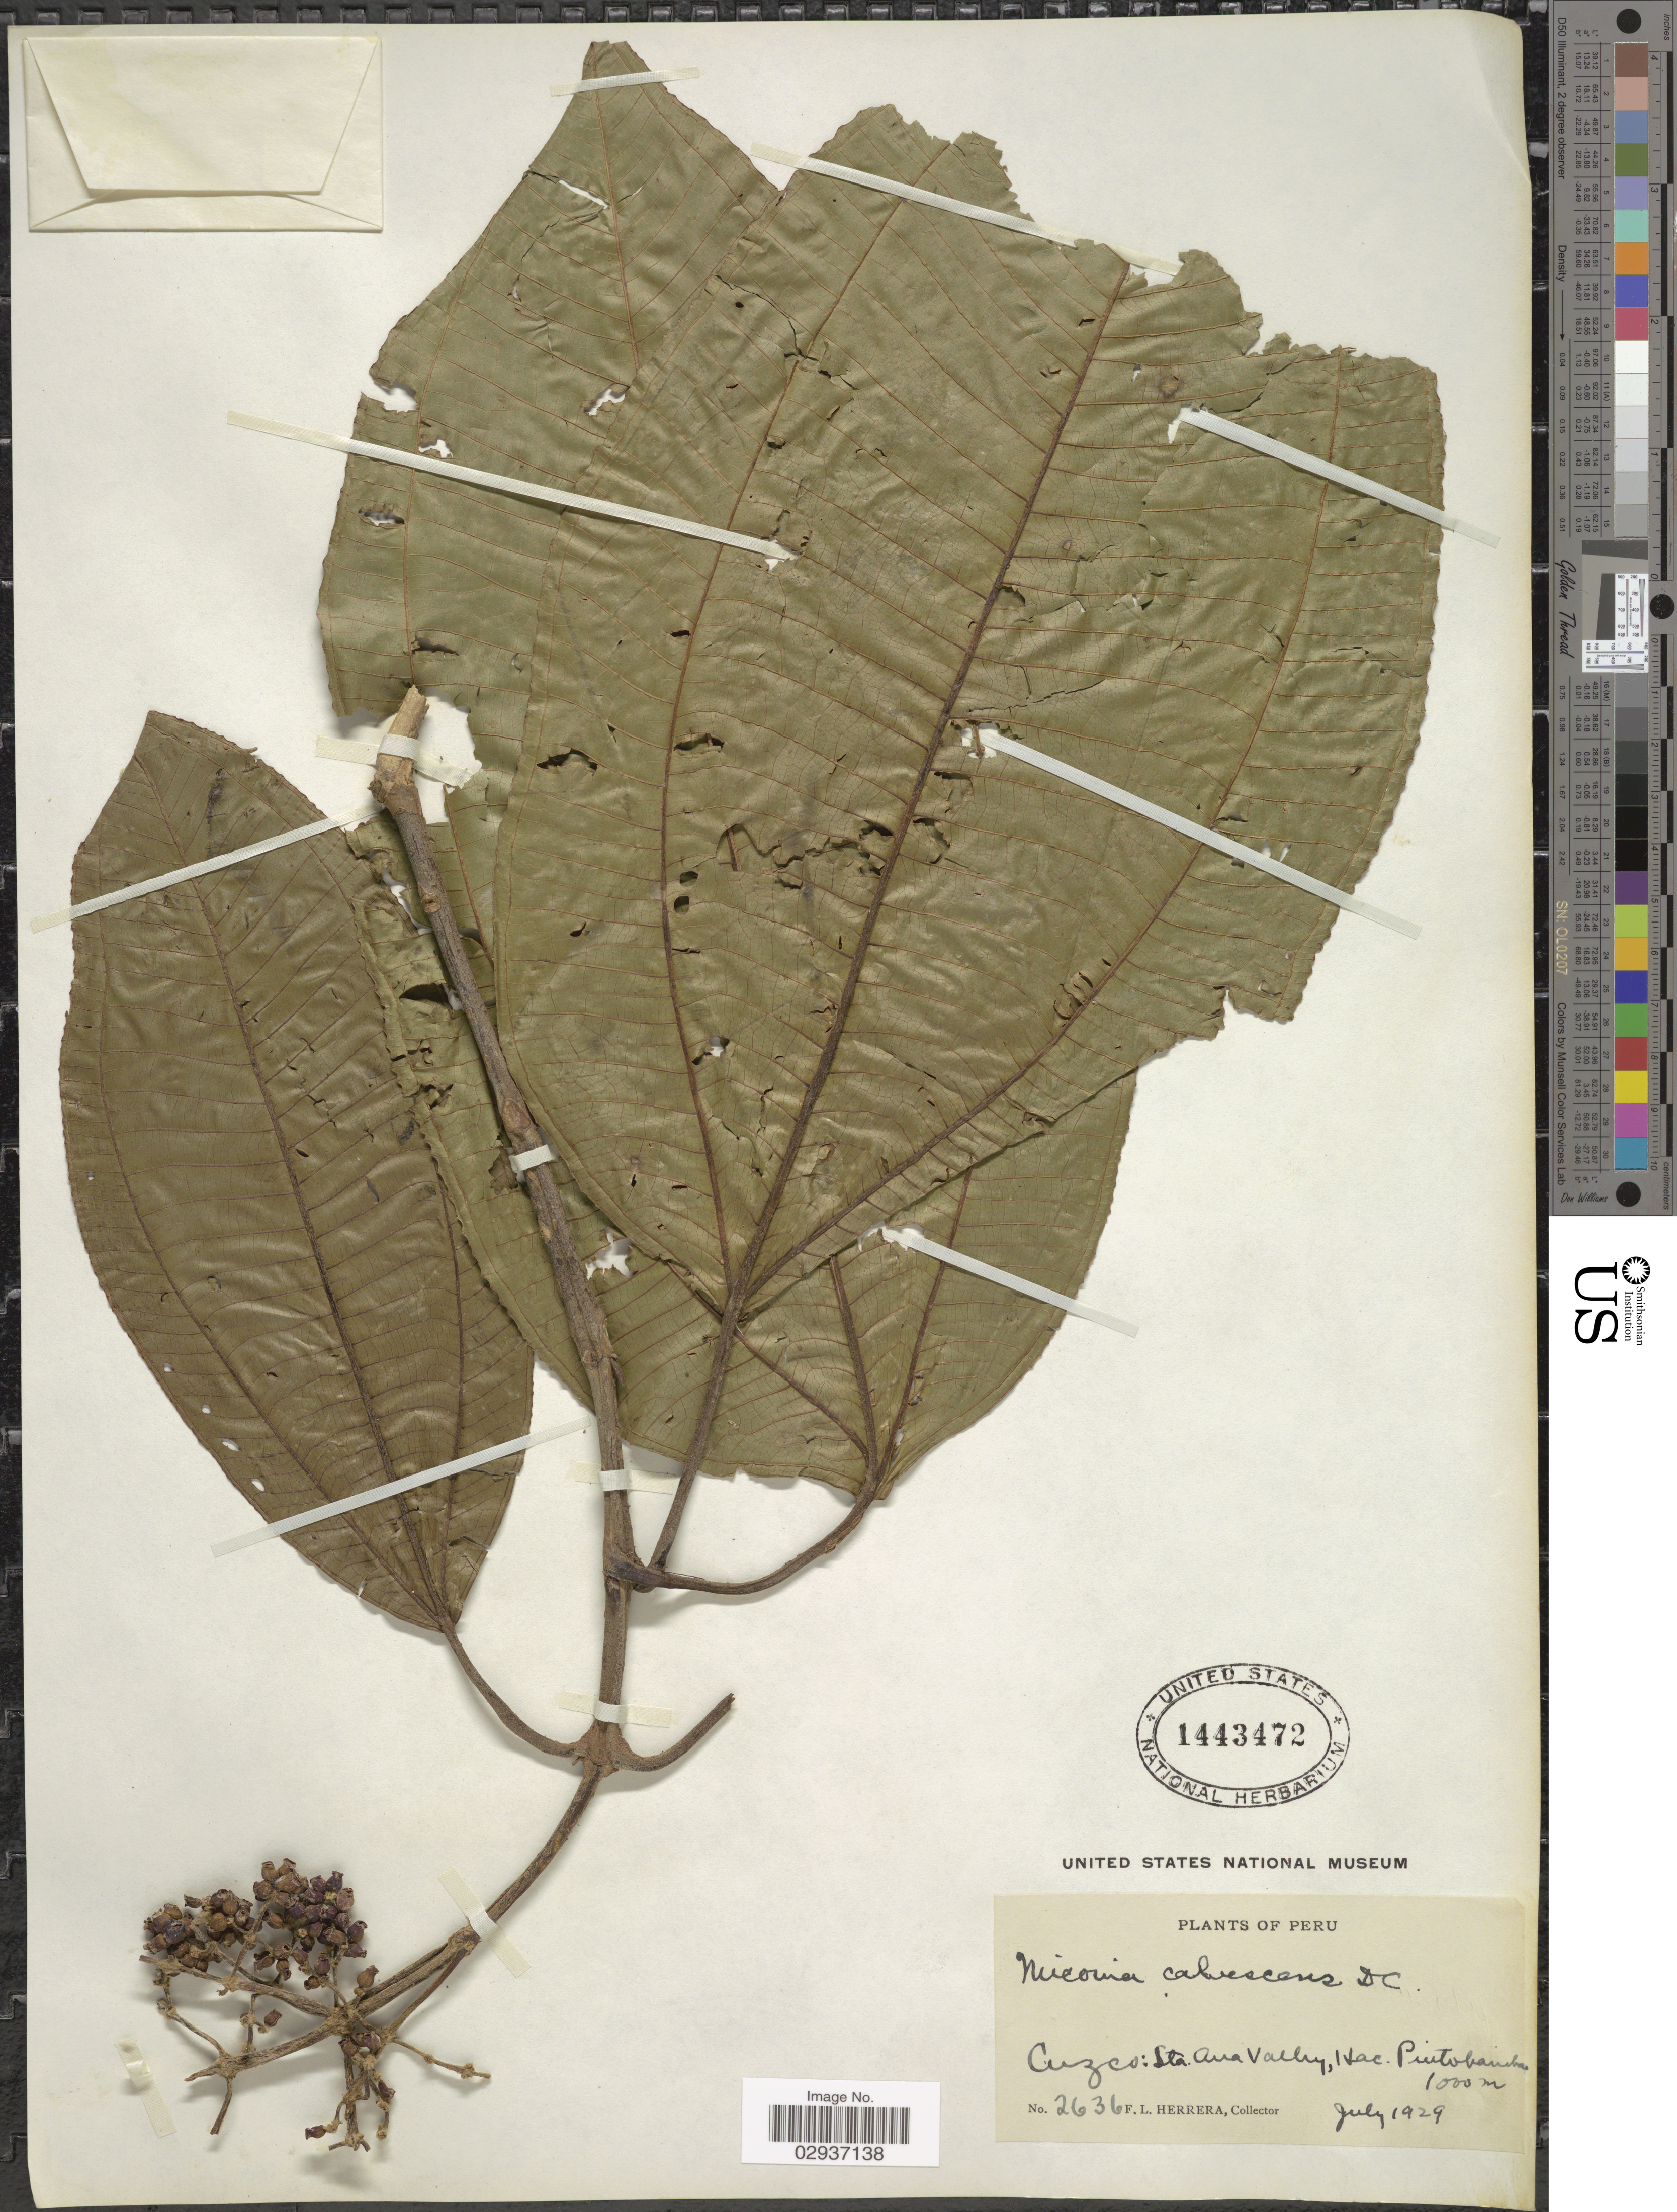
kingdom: Plantae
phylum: Tracheophyta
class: Magnoliopsida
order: Myrtales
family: Melastomataceae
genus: Miconia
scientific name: Miconia calvescens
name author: DC.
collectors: F. L. Herrera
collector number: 2636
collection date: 1929-07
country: Peru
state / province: Cusco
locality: Cuzco: Sta. Ana Valley, Hac. Pintobamba.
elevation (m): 1000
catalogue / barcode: US 1443472